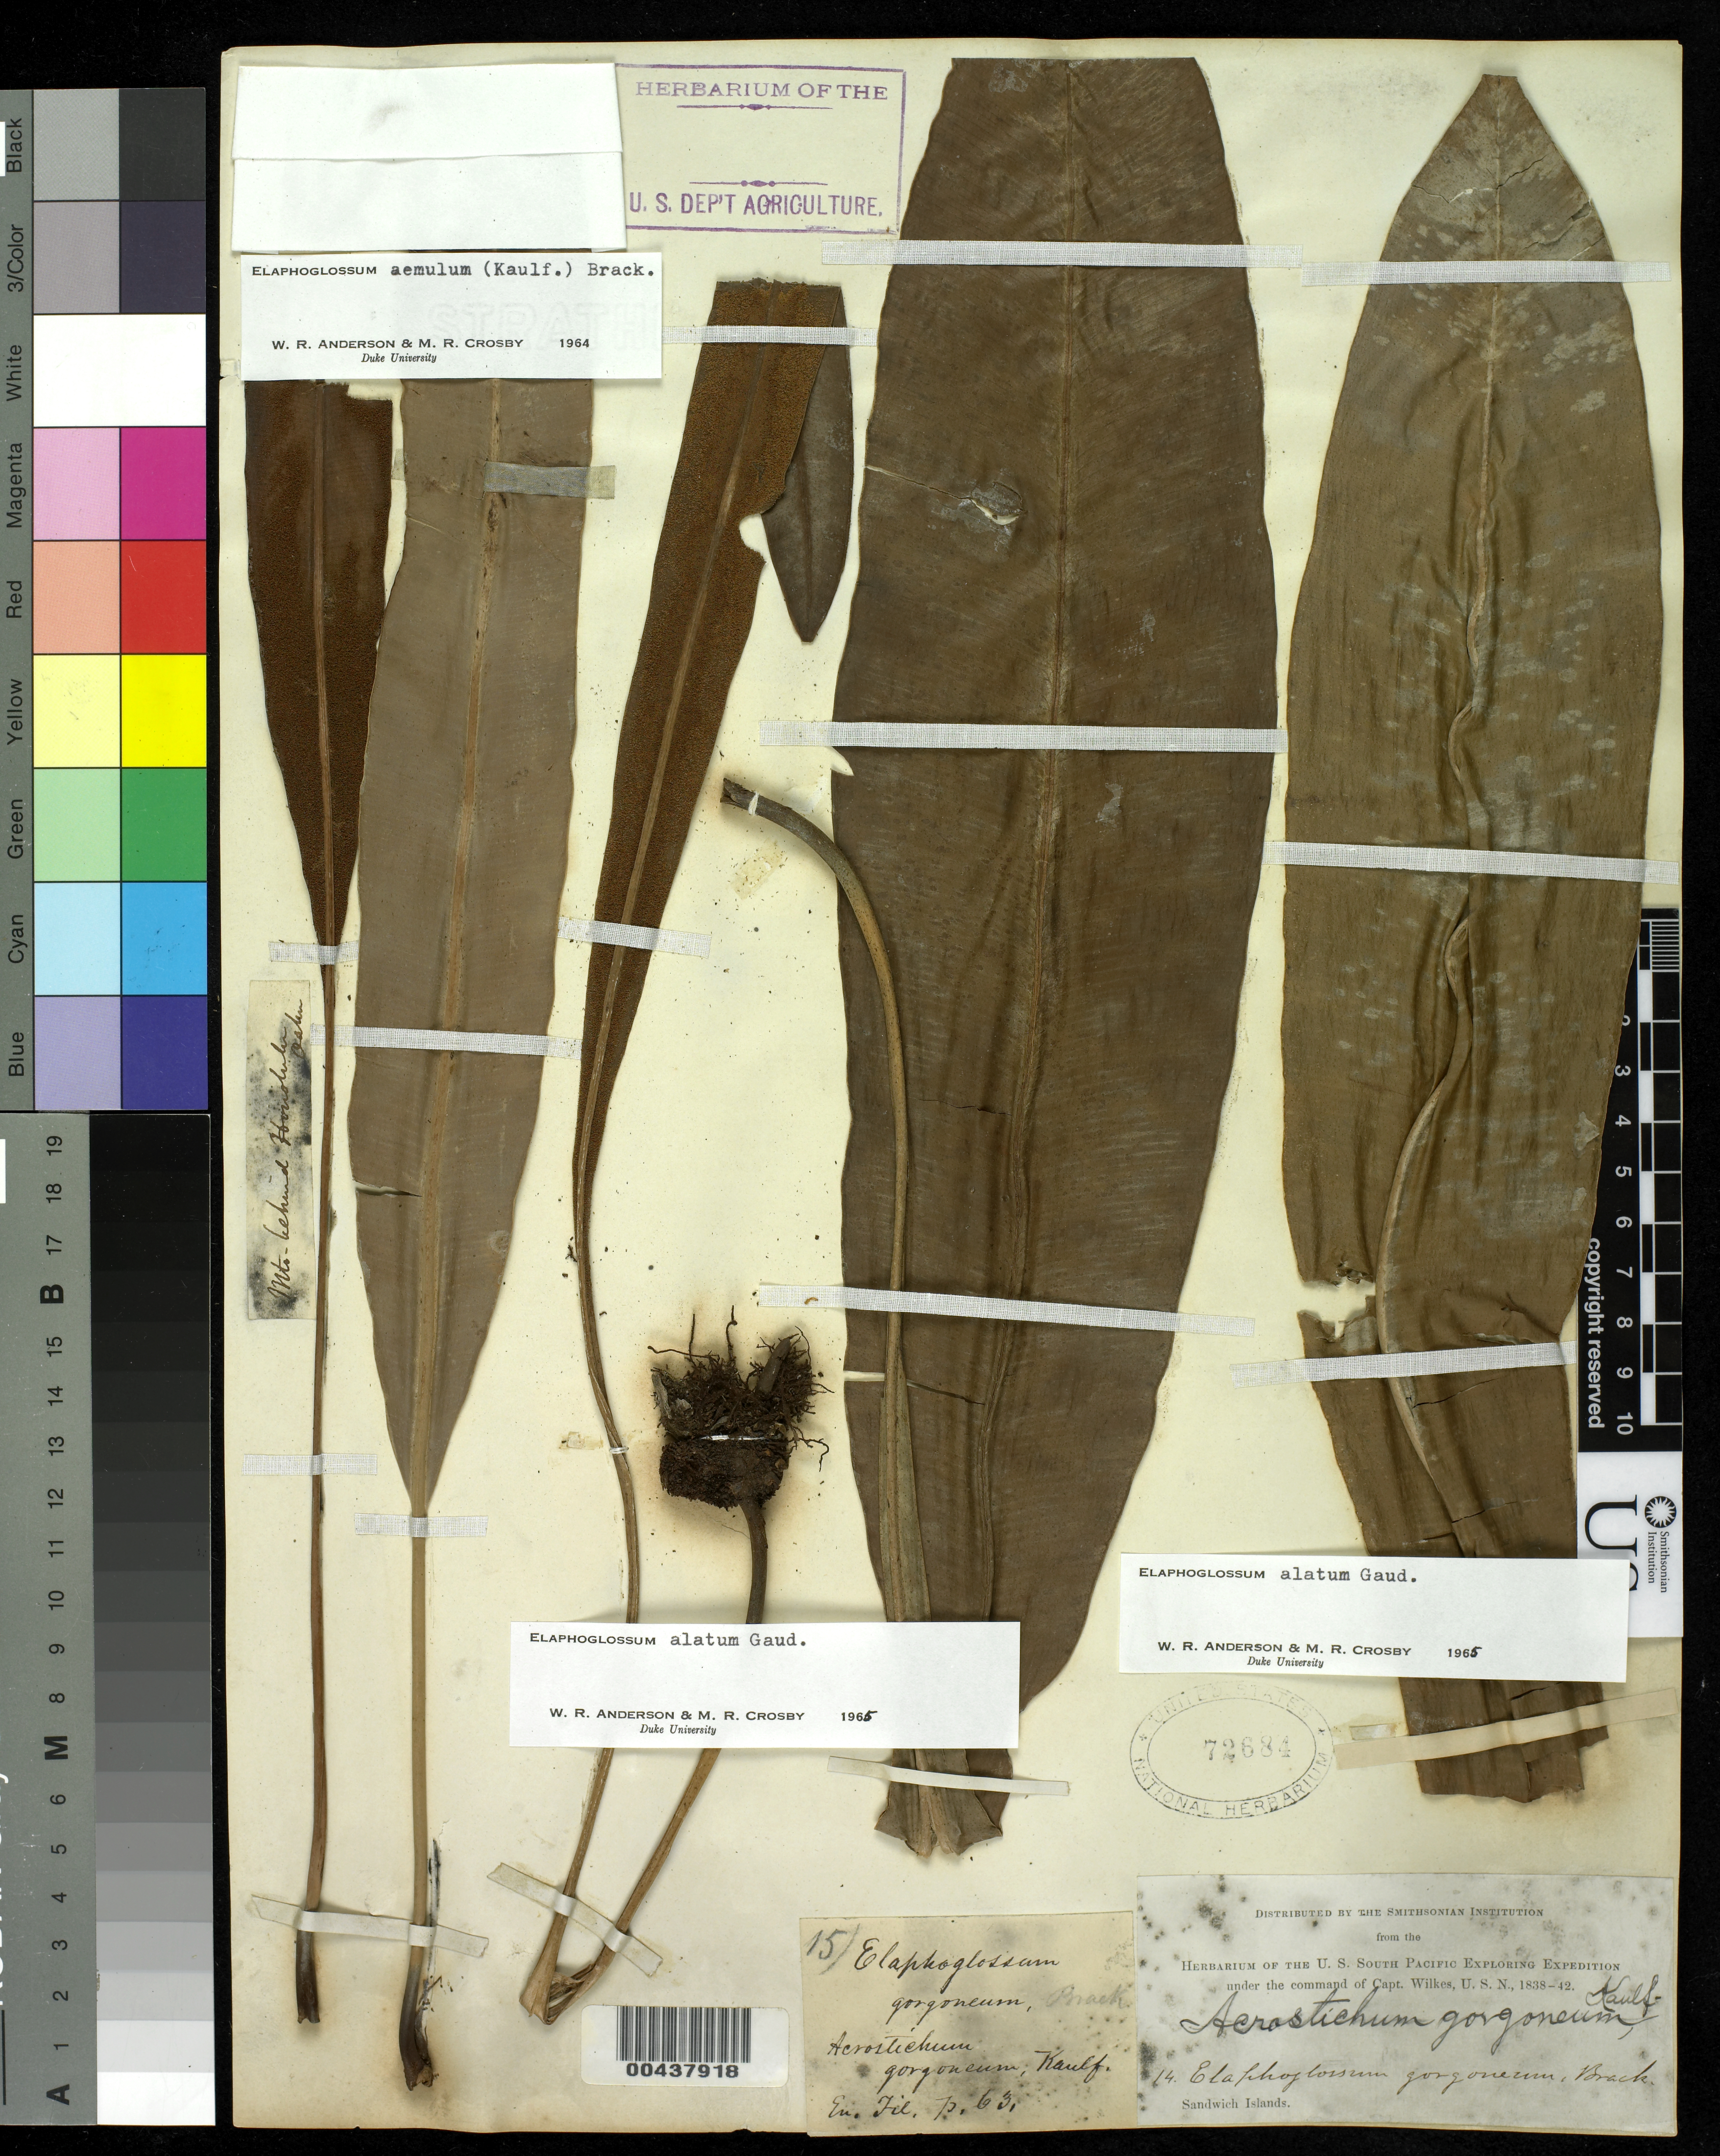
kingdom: Plantae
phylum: Tracheophyta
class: Polypodiopsida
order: Polypodiales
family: Dryopteridaceae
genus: Elaphoglossum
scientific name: Elaphoglossum alatum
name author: Gaudich.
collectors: Wilkes Explor. Exped.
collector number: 14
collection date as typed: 1838 to -- --- 1842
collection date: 1838/1842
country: United States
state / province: Hawaii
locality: Sandwich Islands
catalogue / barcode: US 72684